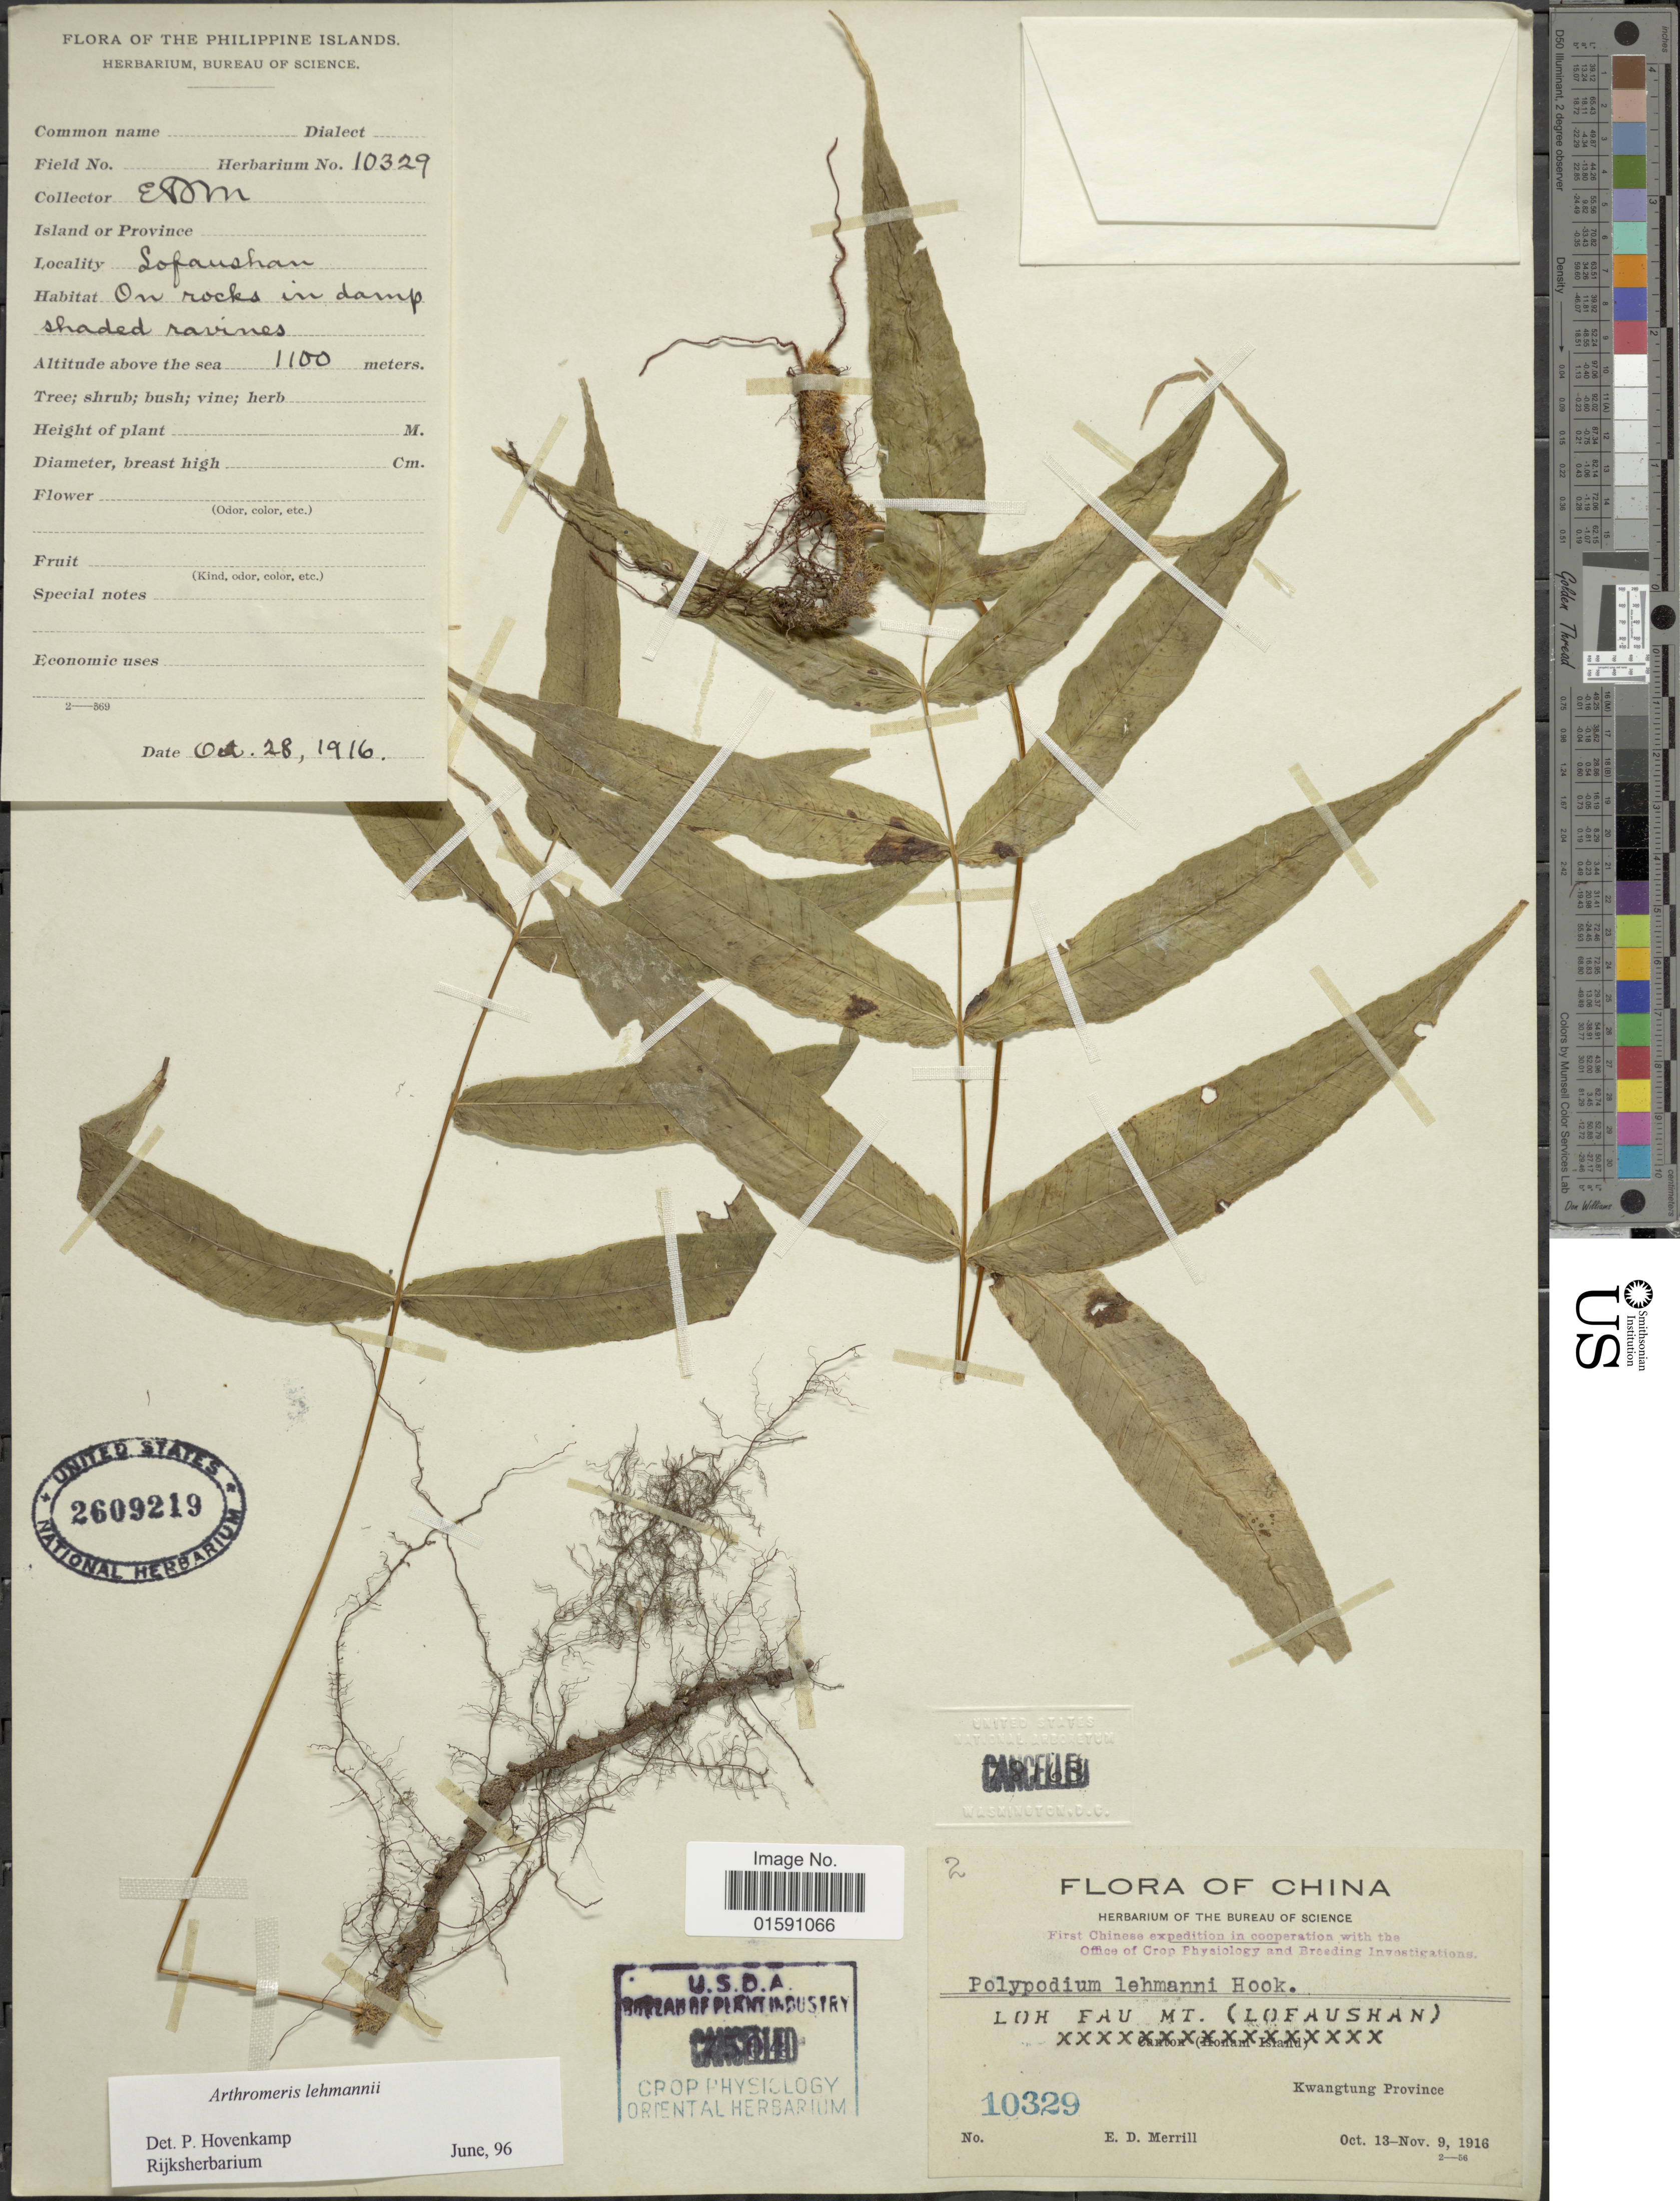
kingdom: Plantae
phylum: Tracheophyta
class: Polypodiopsida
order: Polypodiales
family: Polypodiaceae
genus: Arthromeris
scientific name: Arthromeris lehmannii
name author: (Mett.) Ching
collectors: E. D. Merrill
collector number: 10329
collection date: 1916-10-28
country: China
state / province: Guangdong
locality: Loh Fau Mt. (Lofaushan), Kwangtung Province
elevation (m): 1100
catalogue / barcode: US 2609219